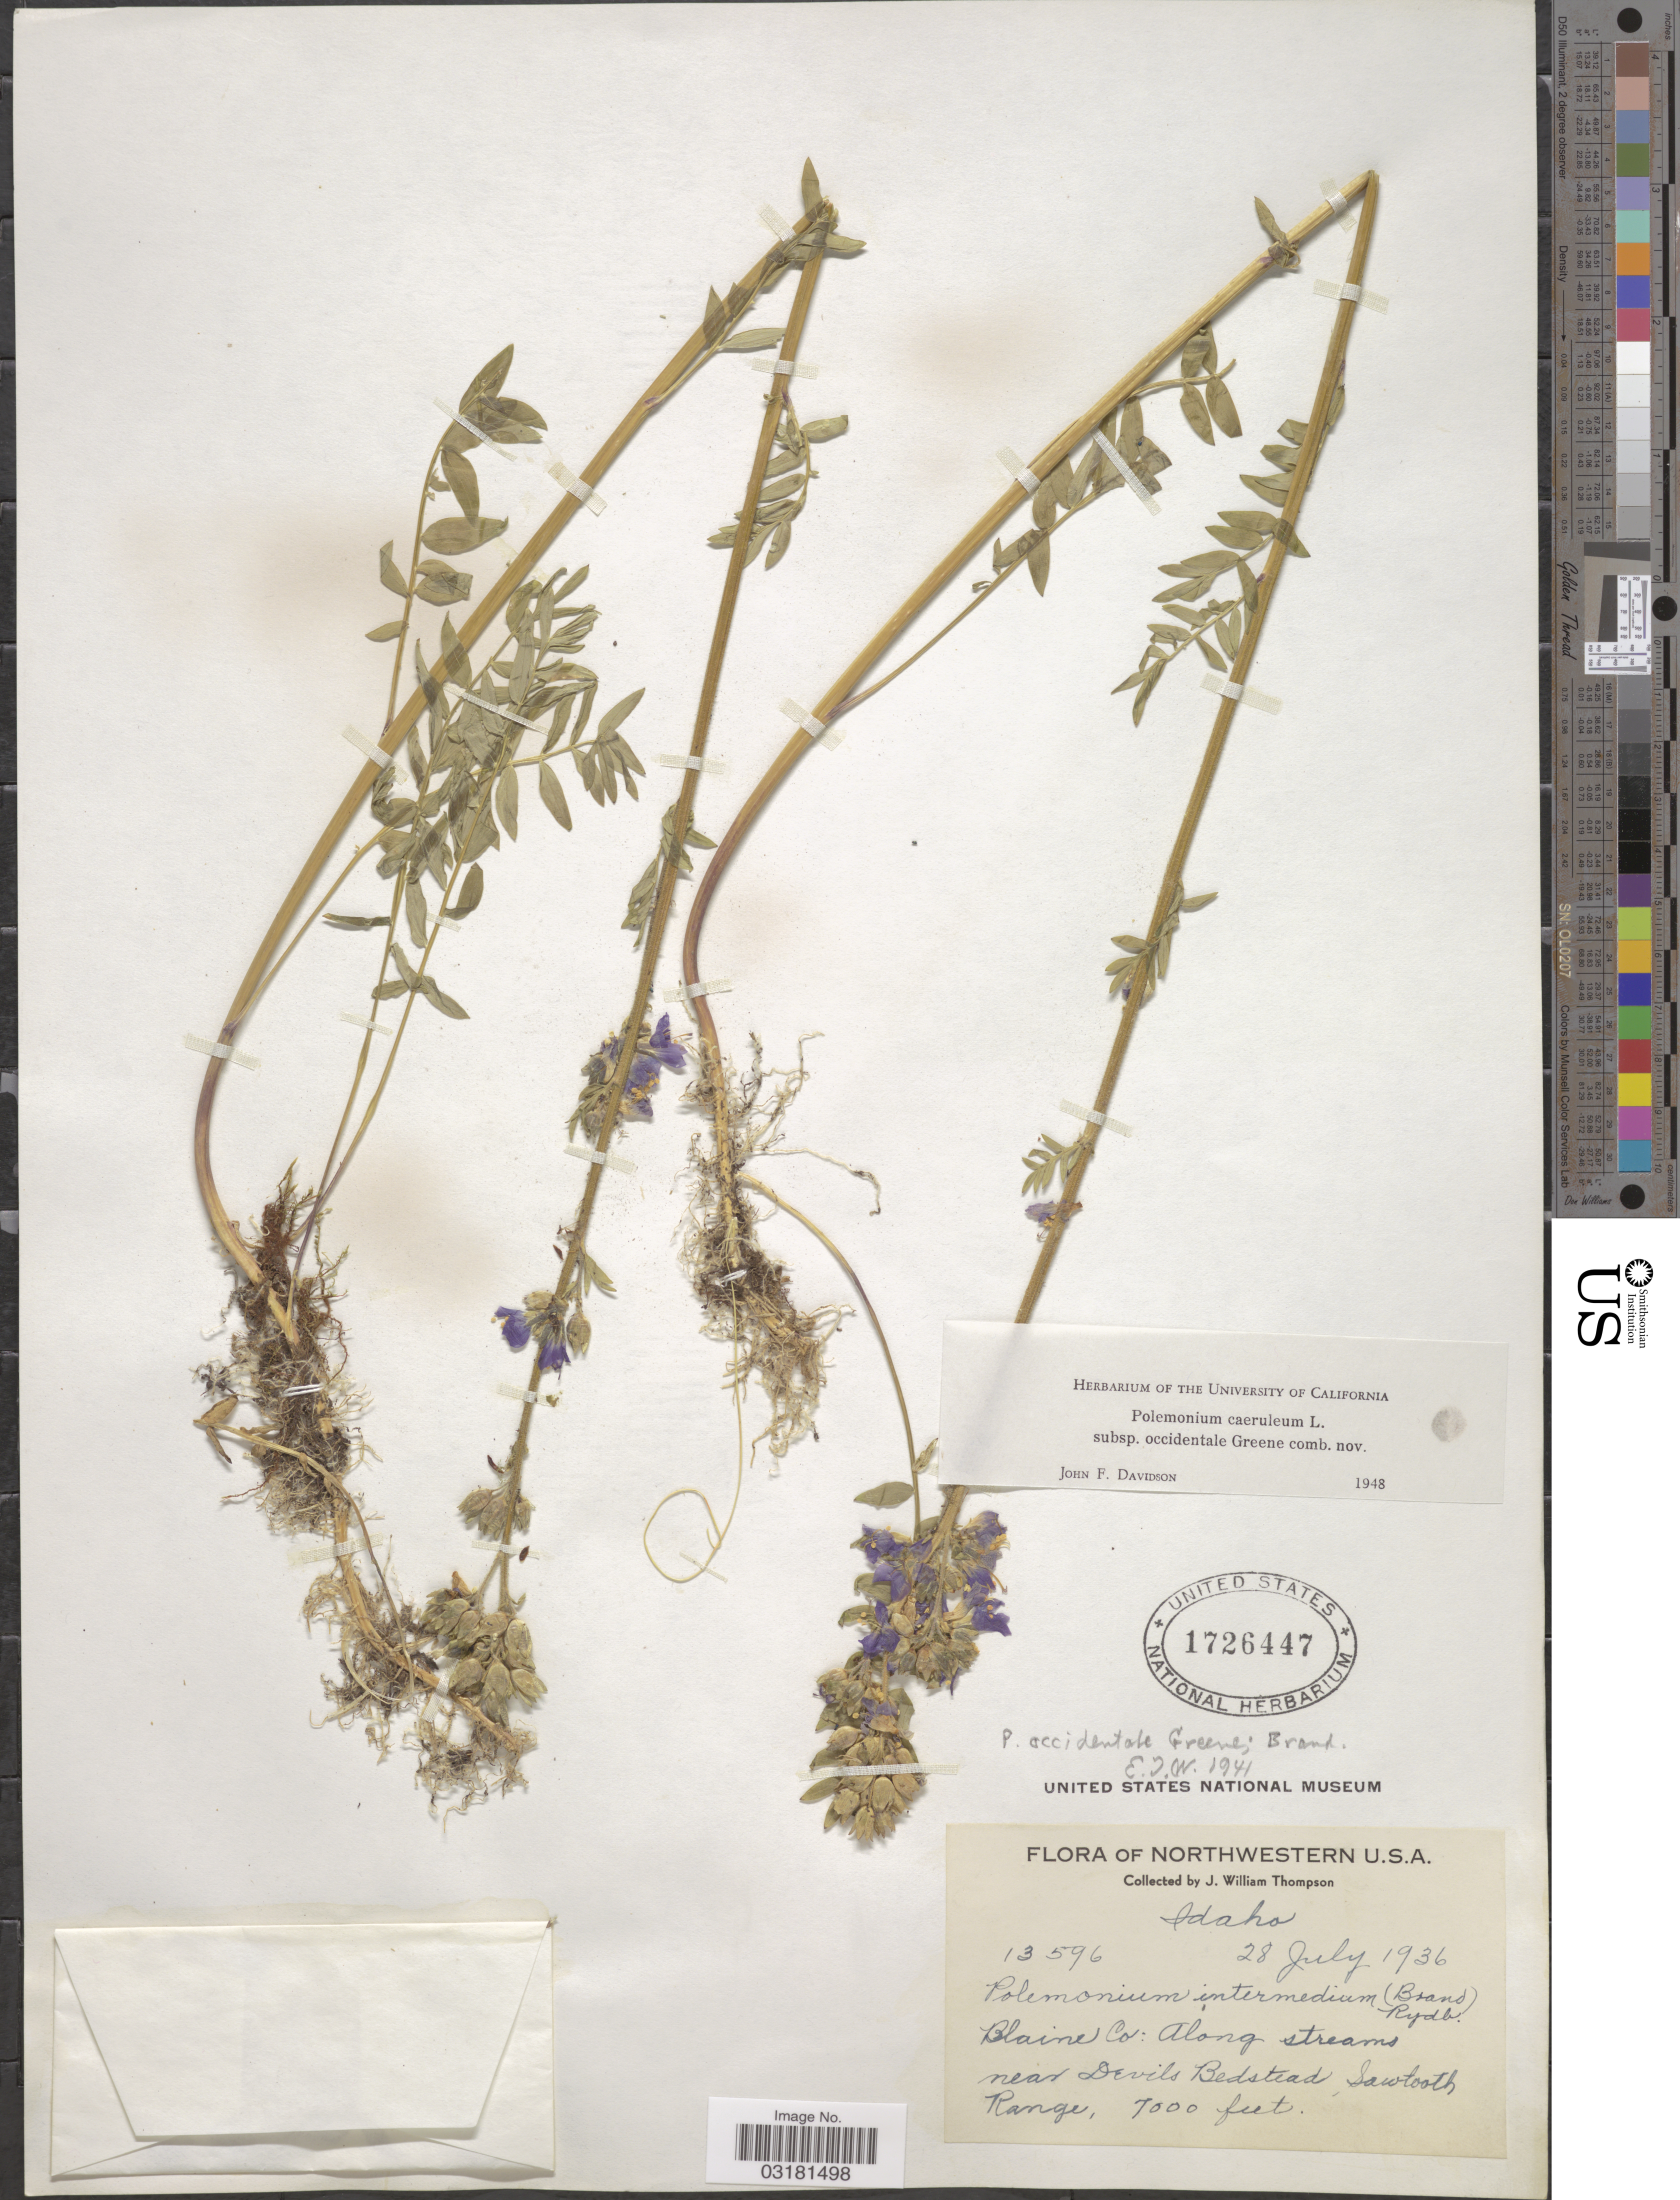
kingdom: Plantae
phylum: Tracheophyta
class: Magnoliopsida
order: Ericales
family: Polemoniaceae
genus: Polemonium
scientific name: Polemonium occidentale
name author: Greene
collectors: J. W. Thompson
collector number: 13596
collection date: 1936-07-28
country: United States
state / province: Idaho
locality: Northwestern U.S.A., Blaine Co: Along streams near Devils Bedstead, Sawtooth Range.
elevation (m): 2134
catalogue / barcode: US 1726447